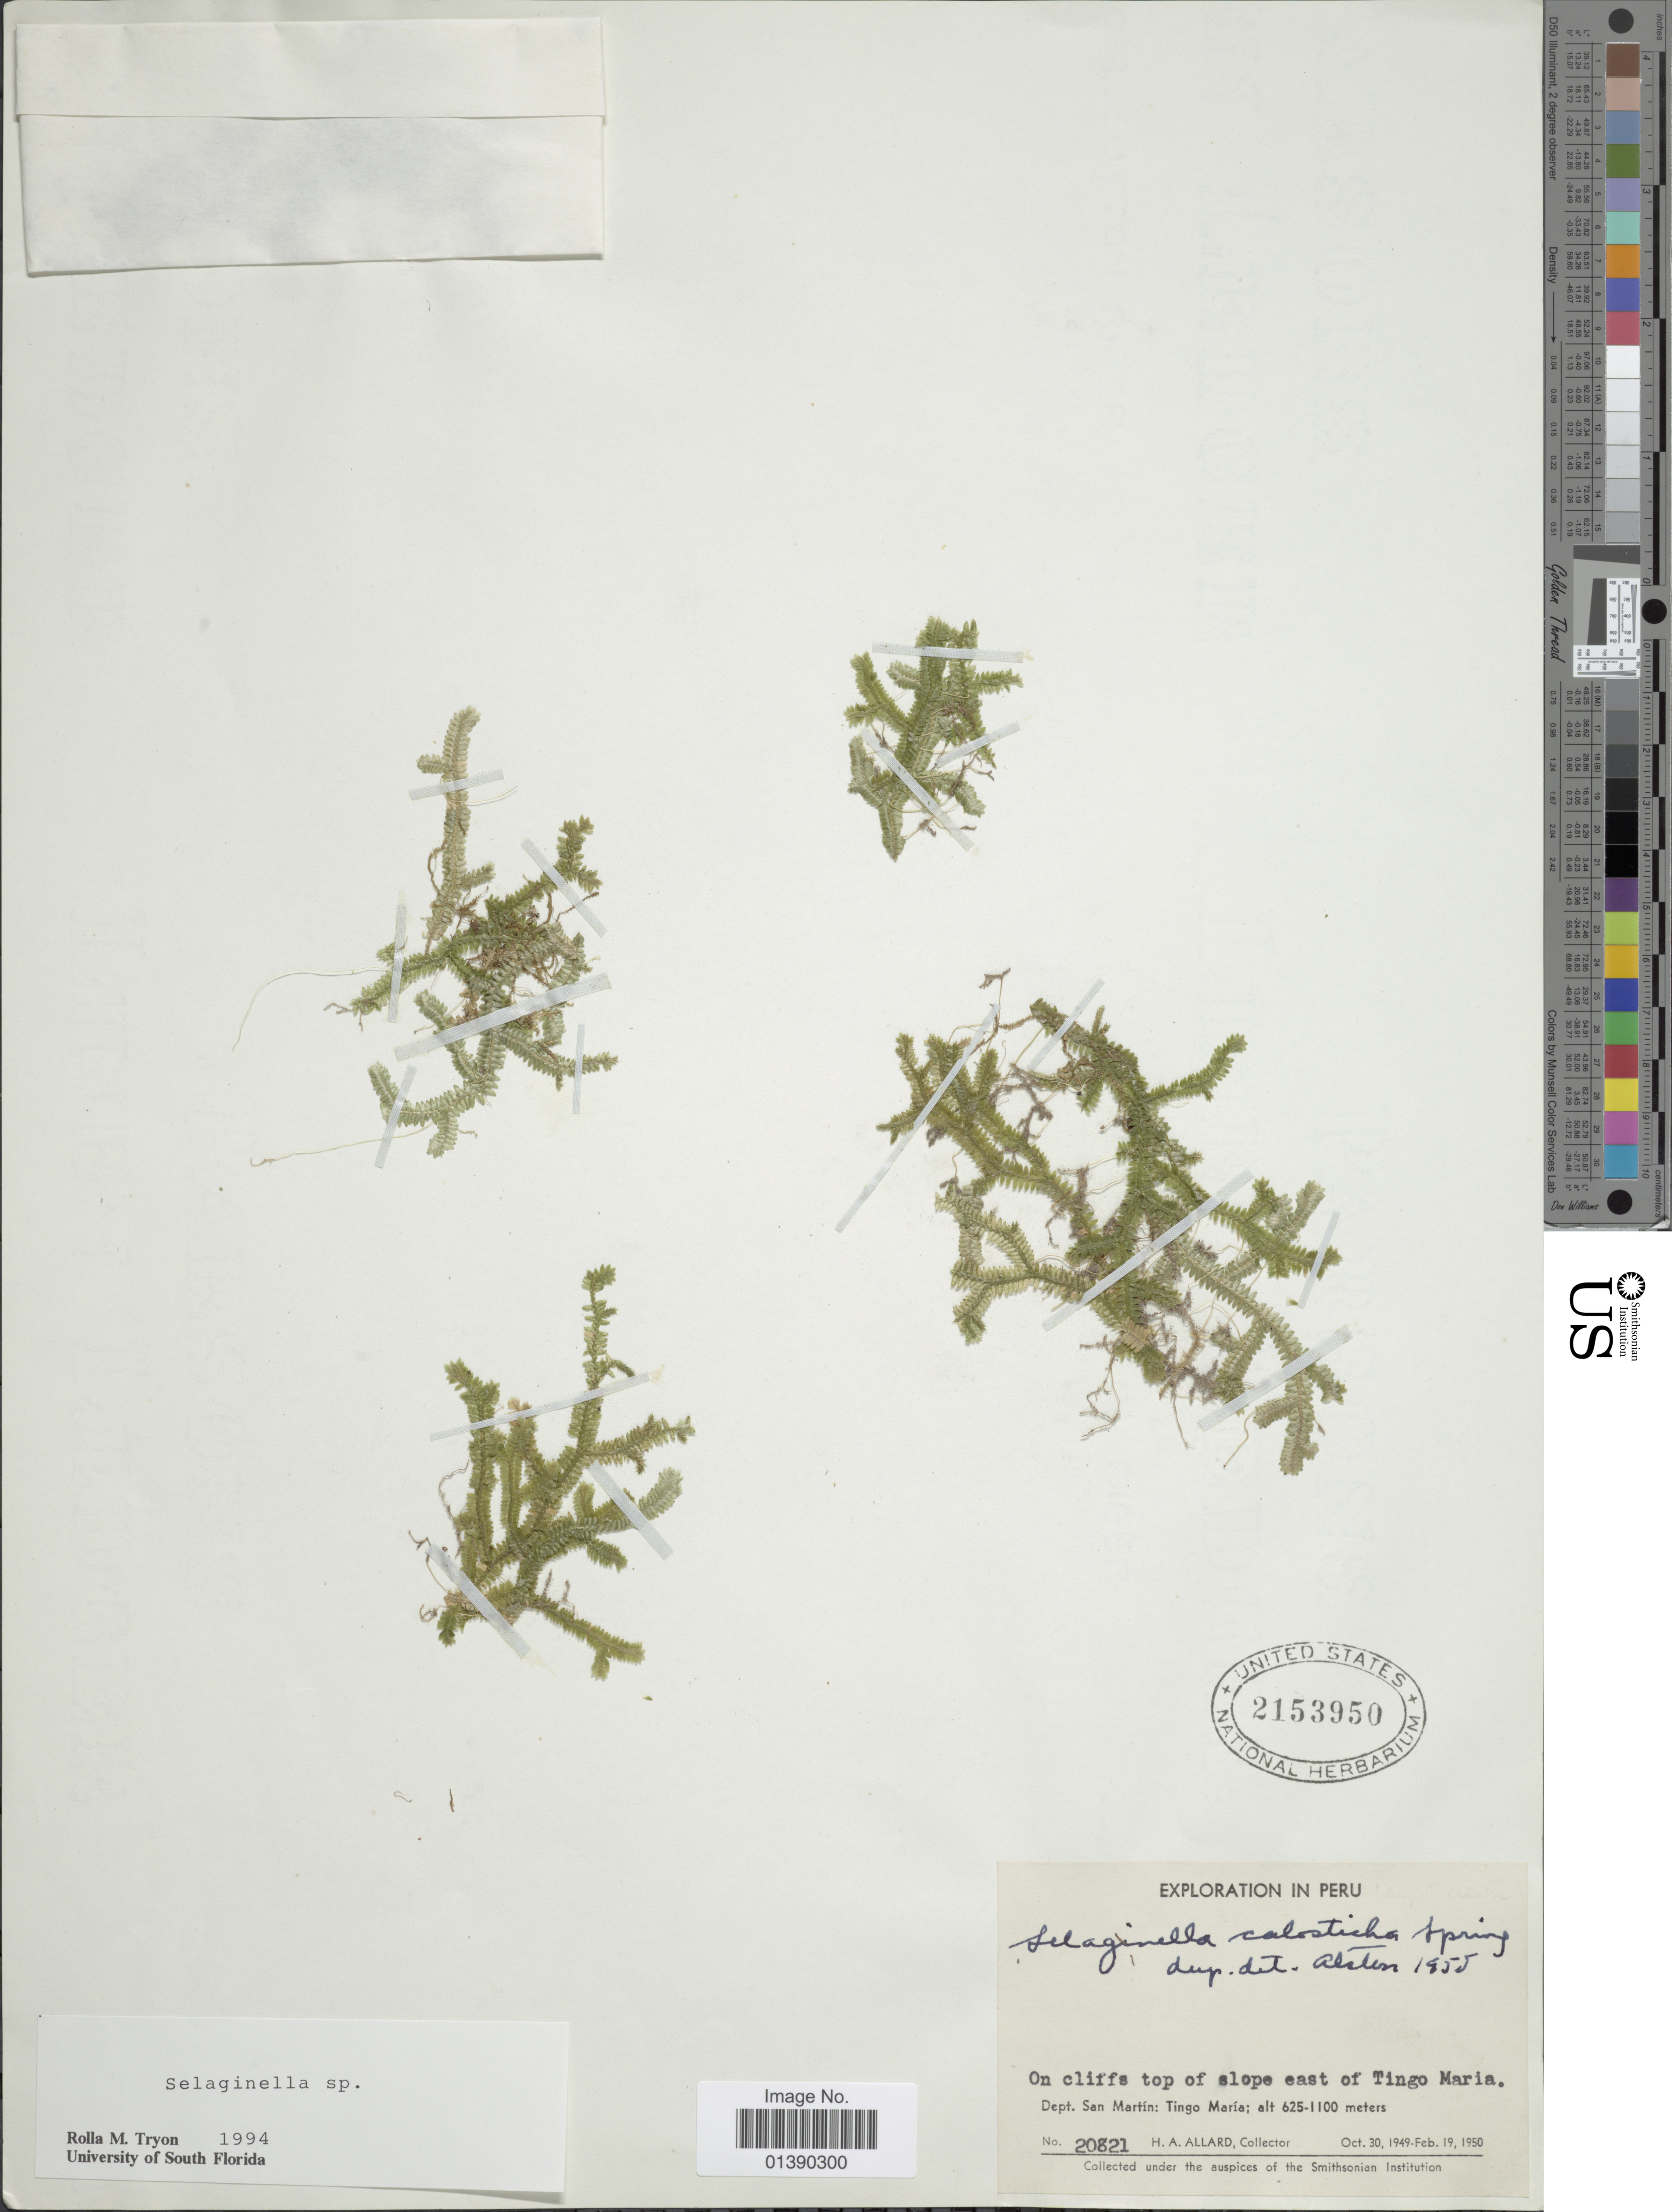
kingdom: Plantae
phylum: Tracheophyta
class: Lycopodiopsida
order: Selaginellales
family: Selaginellaceae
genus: Selaginella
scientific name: Selaginella calosticha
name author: Spring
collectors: H. A. Allard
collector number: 20821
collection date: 1949-10-30/1950-02-19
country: Peru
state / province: San Martín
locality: On cliffs top of slope east of Tingo Maria, Tingo Maria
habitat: on cliffs on top of slope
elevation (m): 625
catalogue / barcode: US 2153950